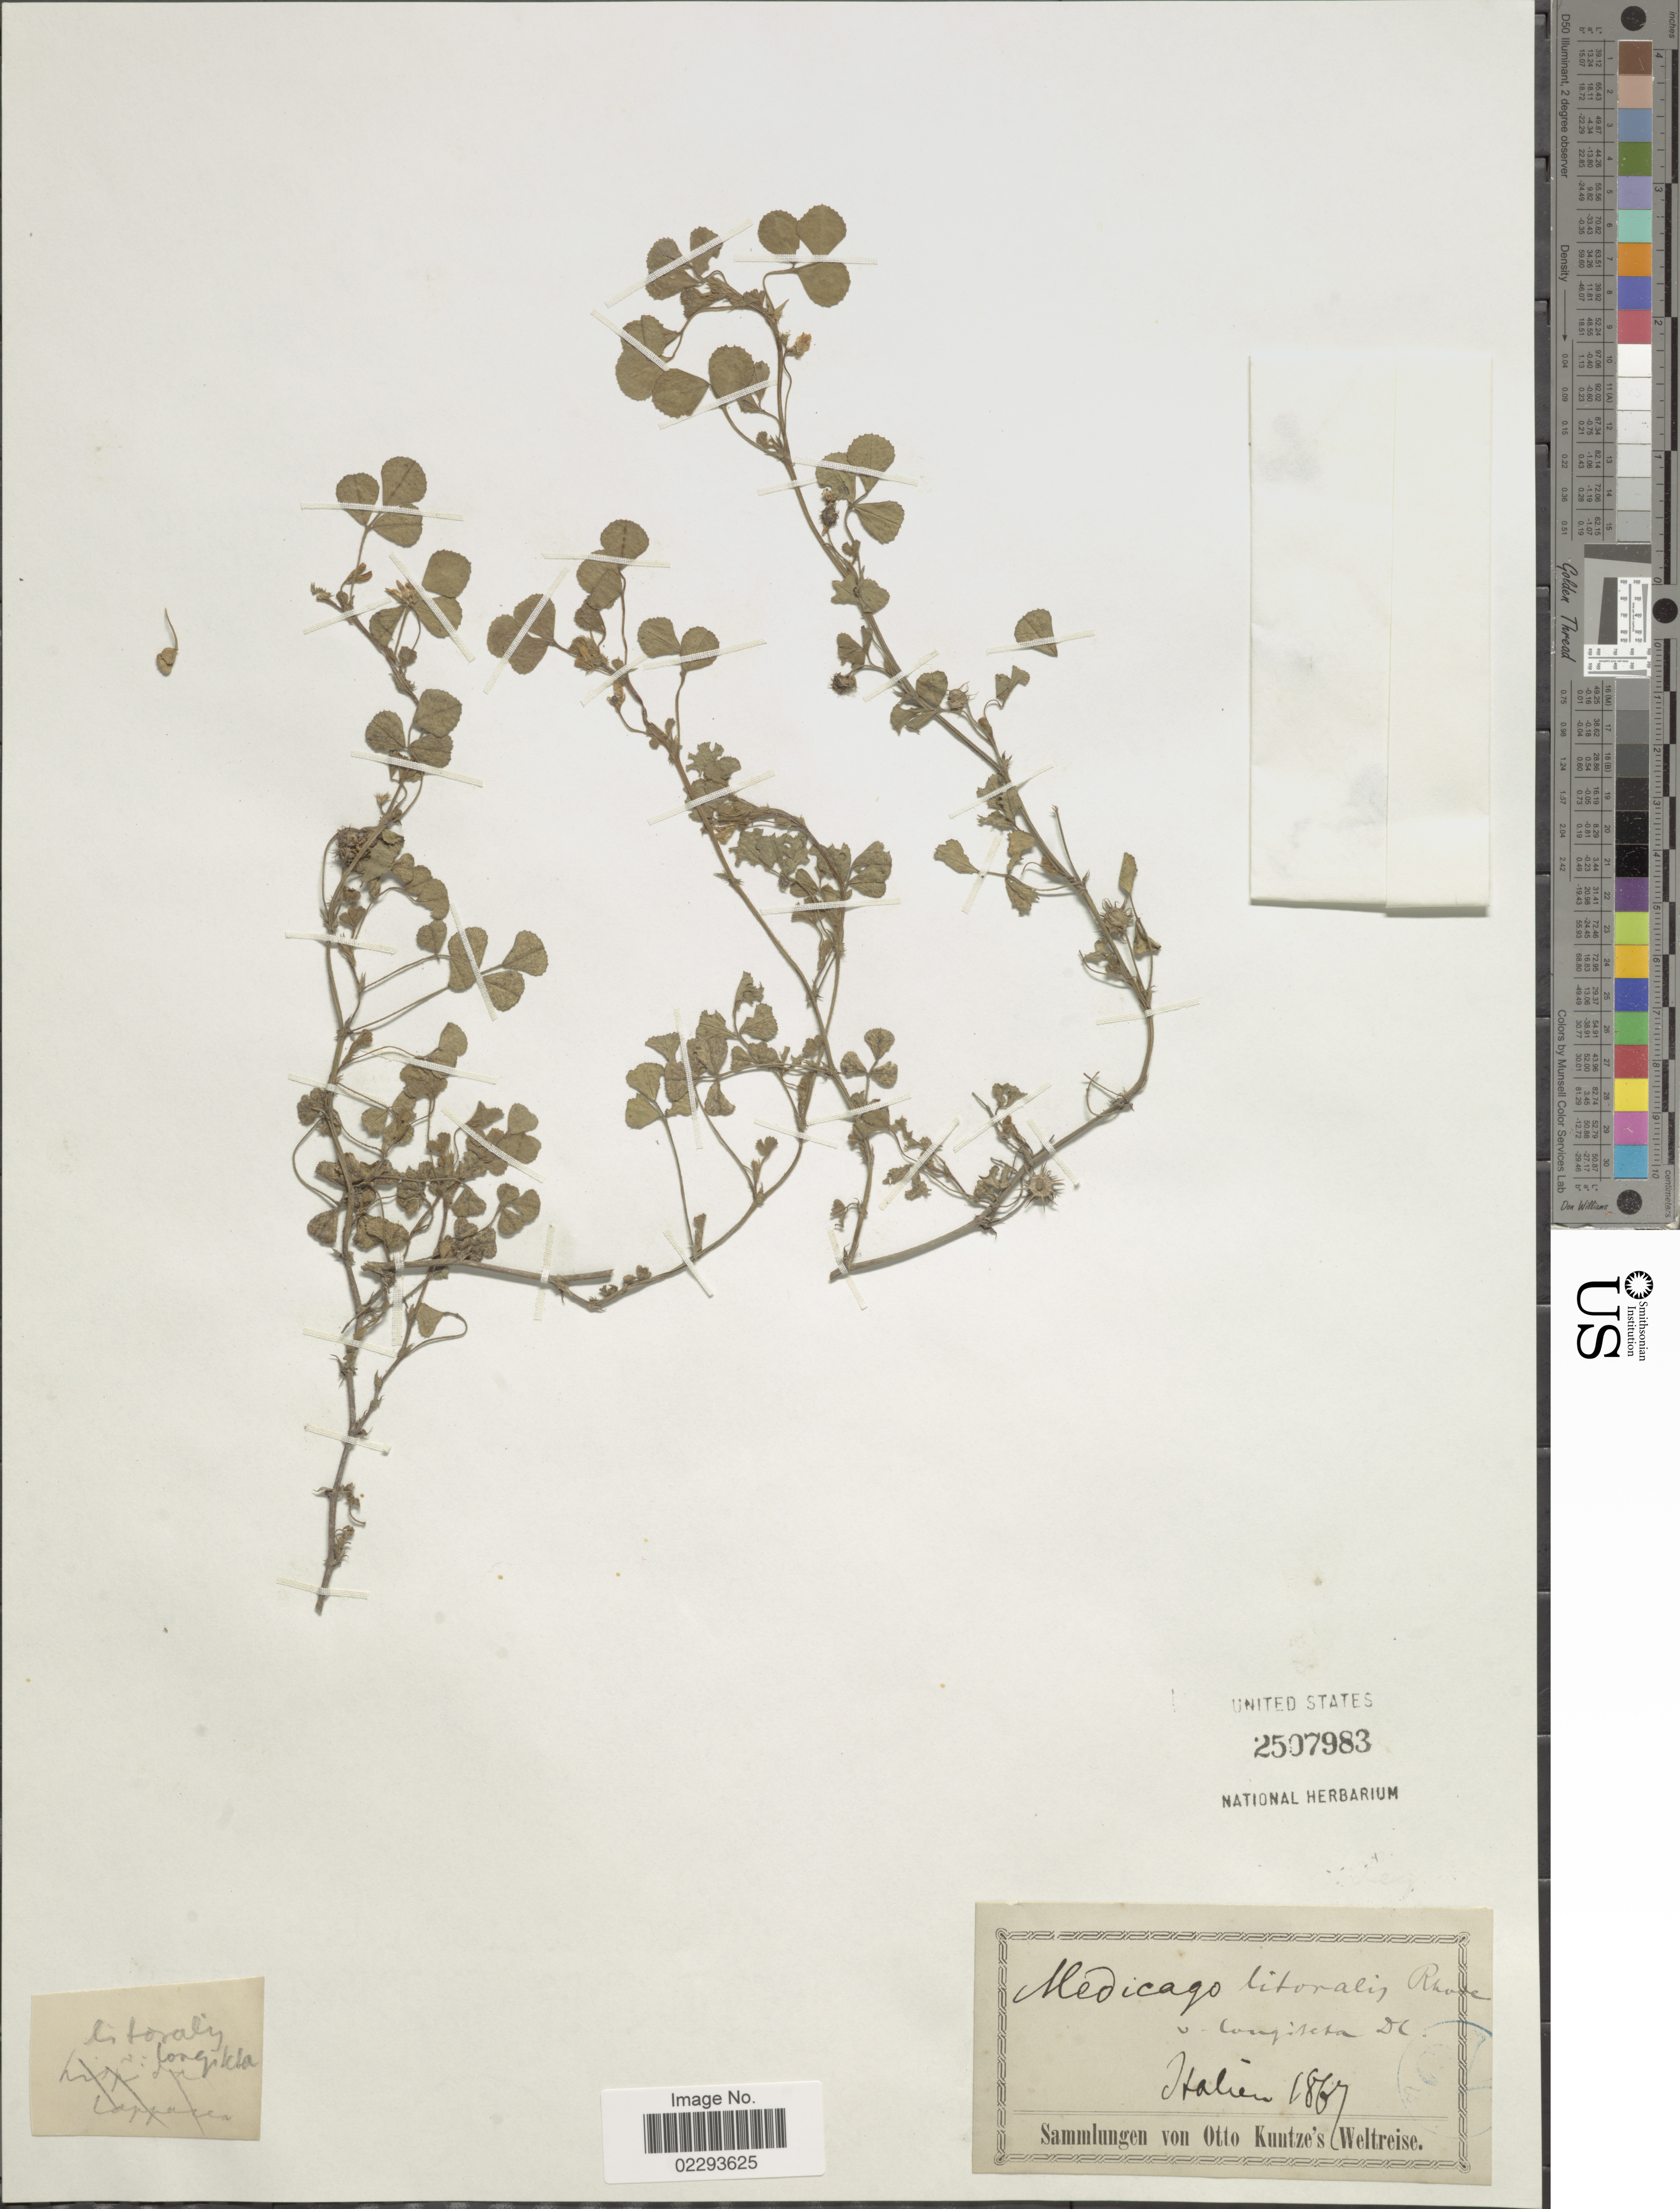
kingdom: Plantae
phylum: Tracheophyta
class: Magnoliopsida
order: Fabales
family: Fabaceae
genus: Medicago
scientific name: Medicago littoralis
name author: Loisel.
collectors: C.E.O. Kuntze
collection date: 1867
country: Italy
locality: Italien.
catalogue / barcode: US 2507983